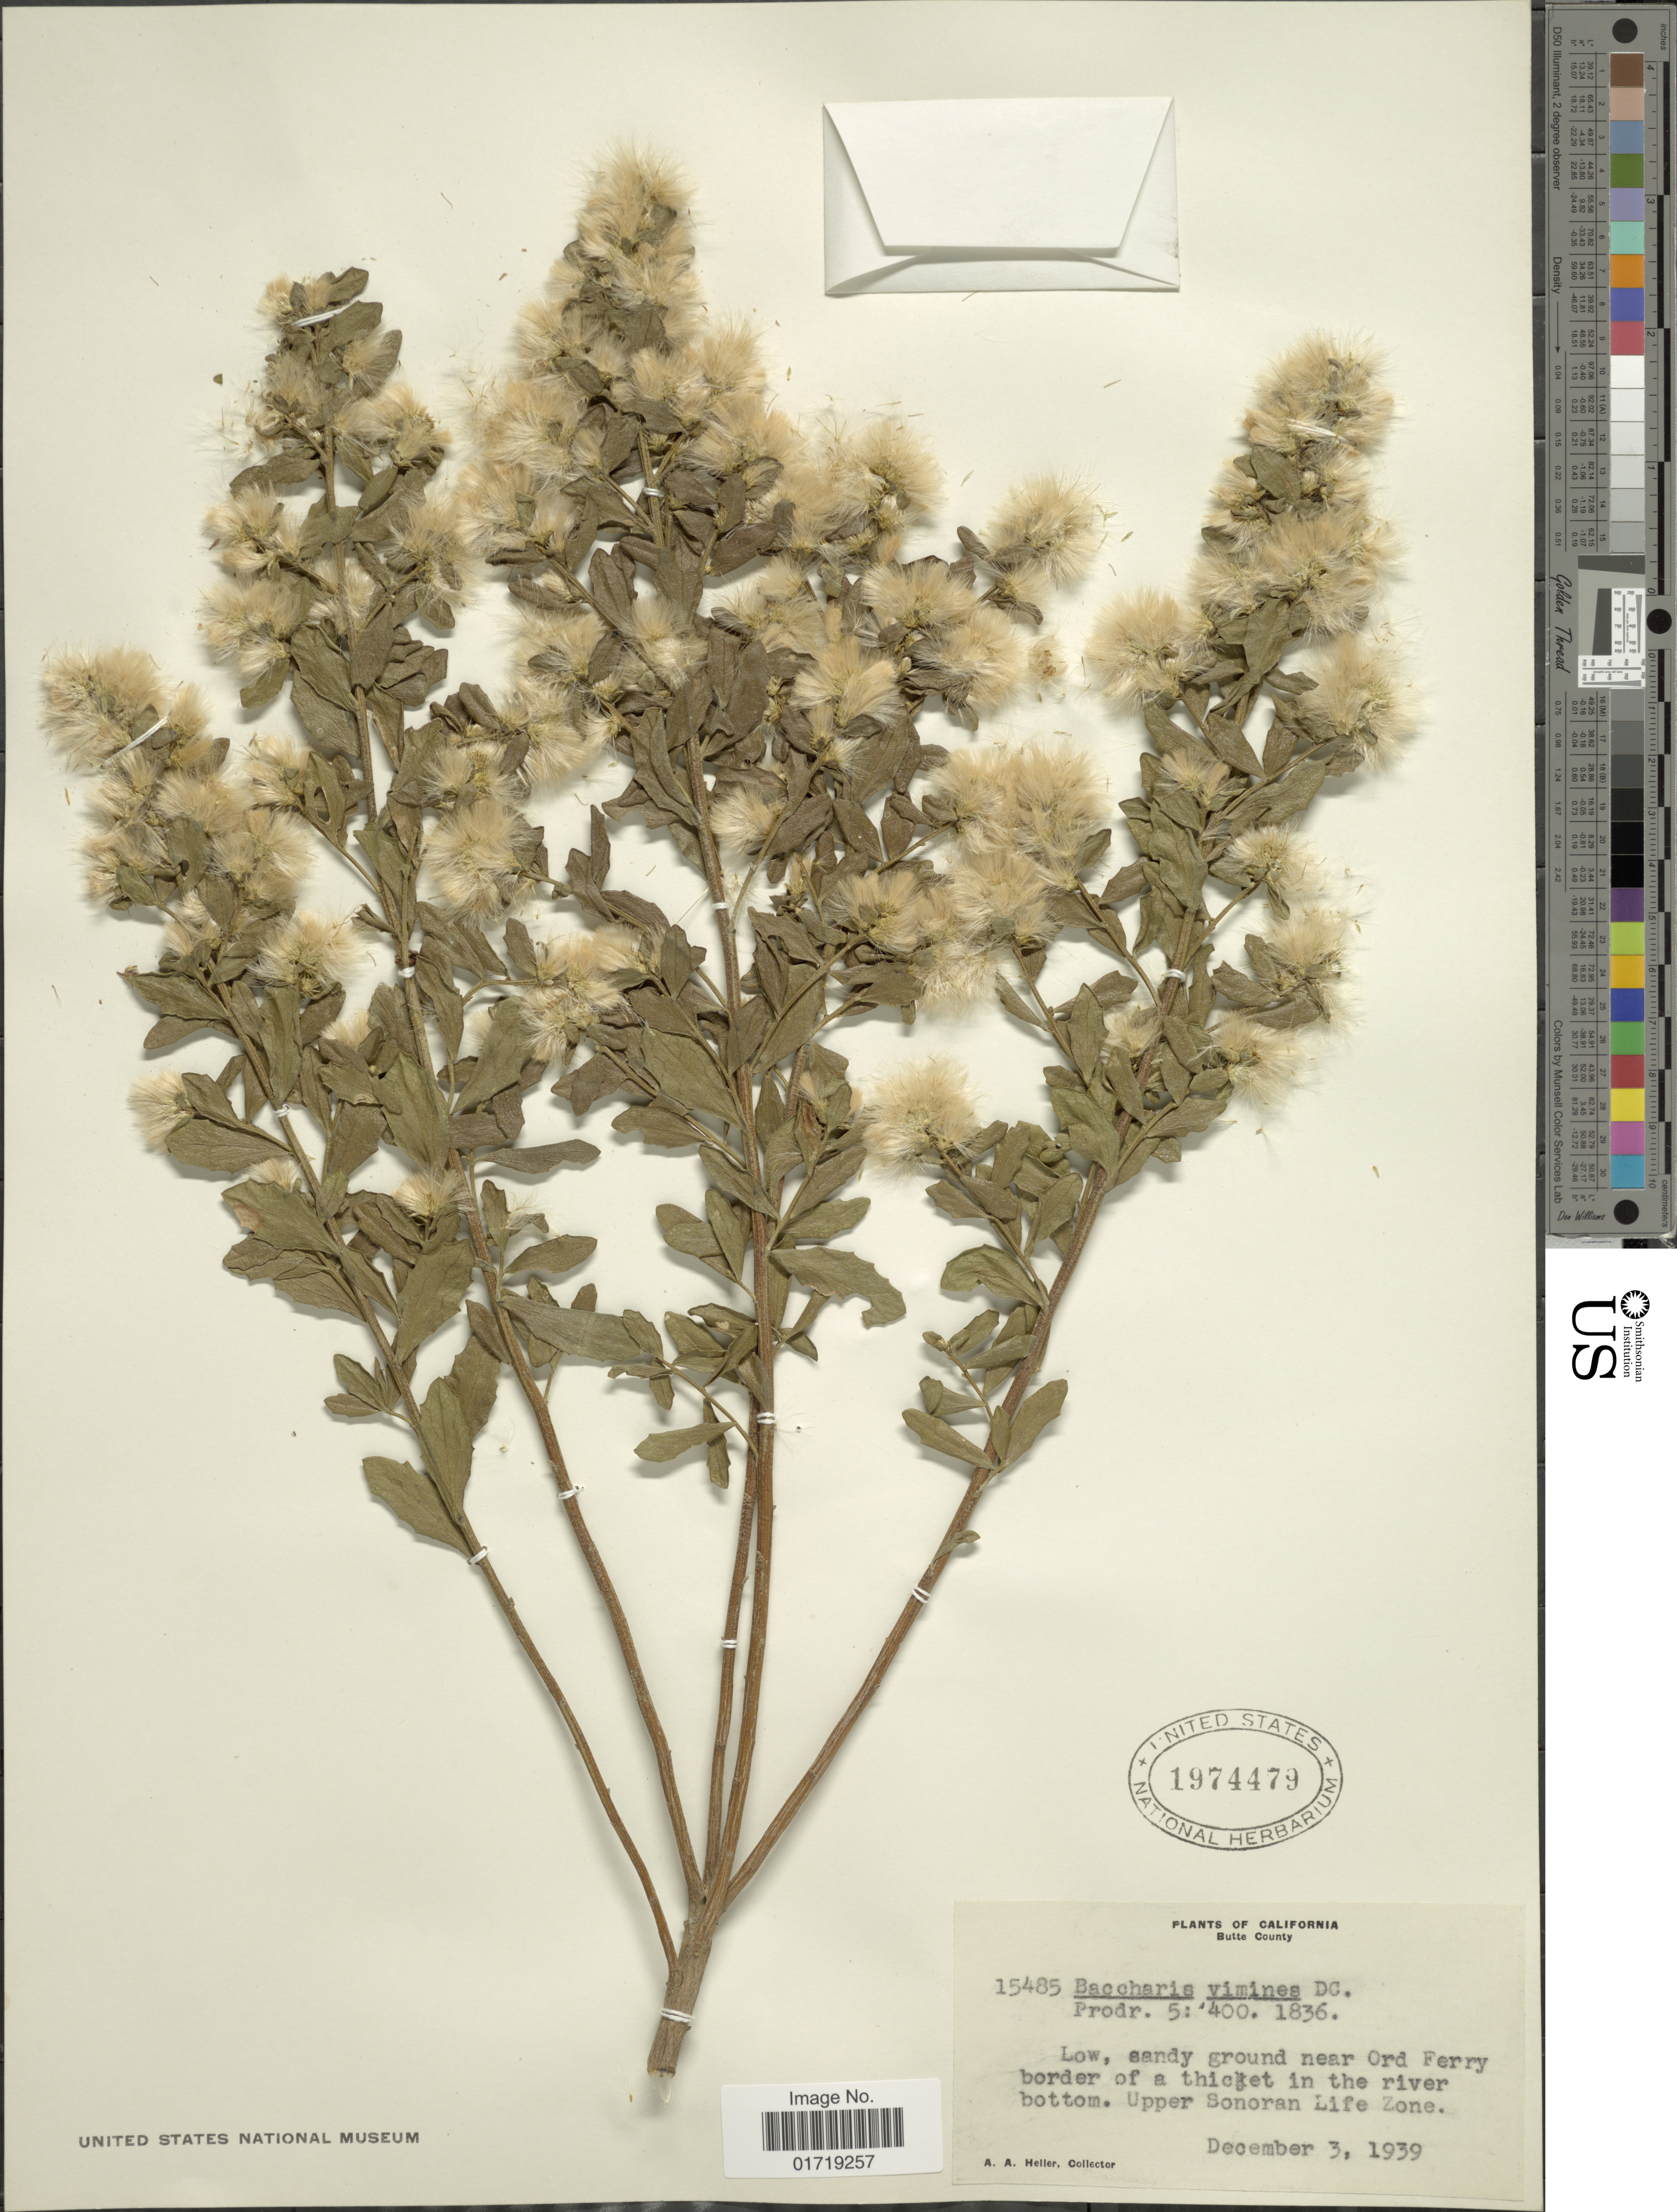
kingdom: Plantae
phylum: Tracheophyta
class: Magnoliopsida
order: Asterales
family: Asteraceae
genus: Baccharis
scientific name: Baccharis viminea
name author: DC.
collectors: A. A. Heller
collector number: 15485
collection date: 1939-12-03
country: United States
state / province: California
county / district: Butte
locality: Butte County, Low, sandy ground near Ord Ferry border of a thicket in the river bottom, Upper Sonoran Life Zone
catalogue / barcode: US 1974479